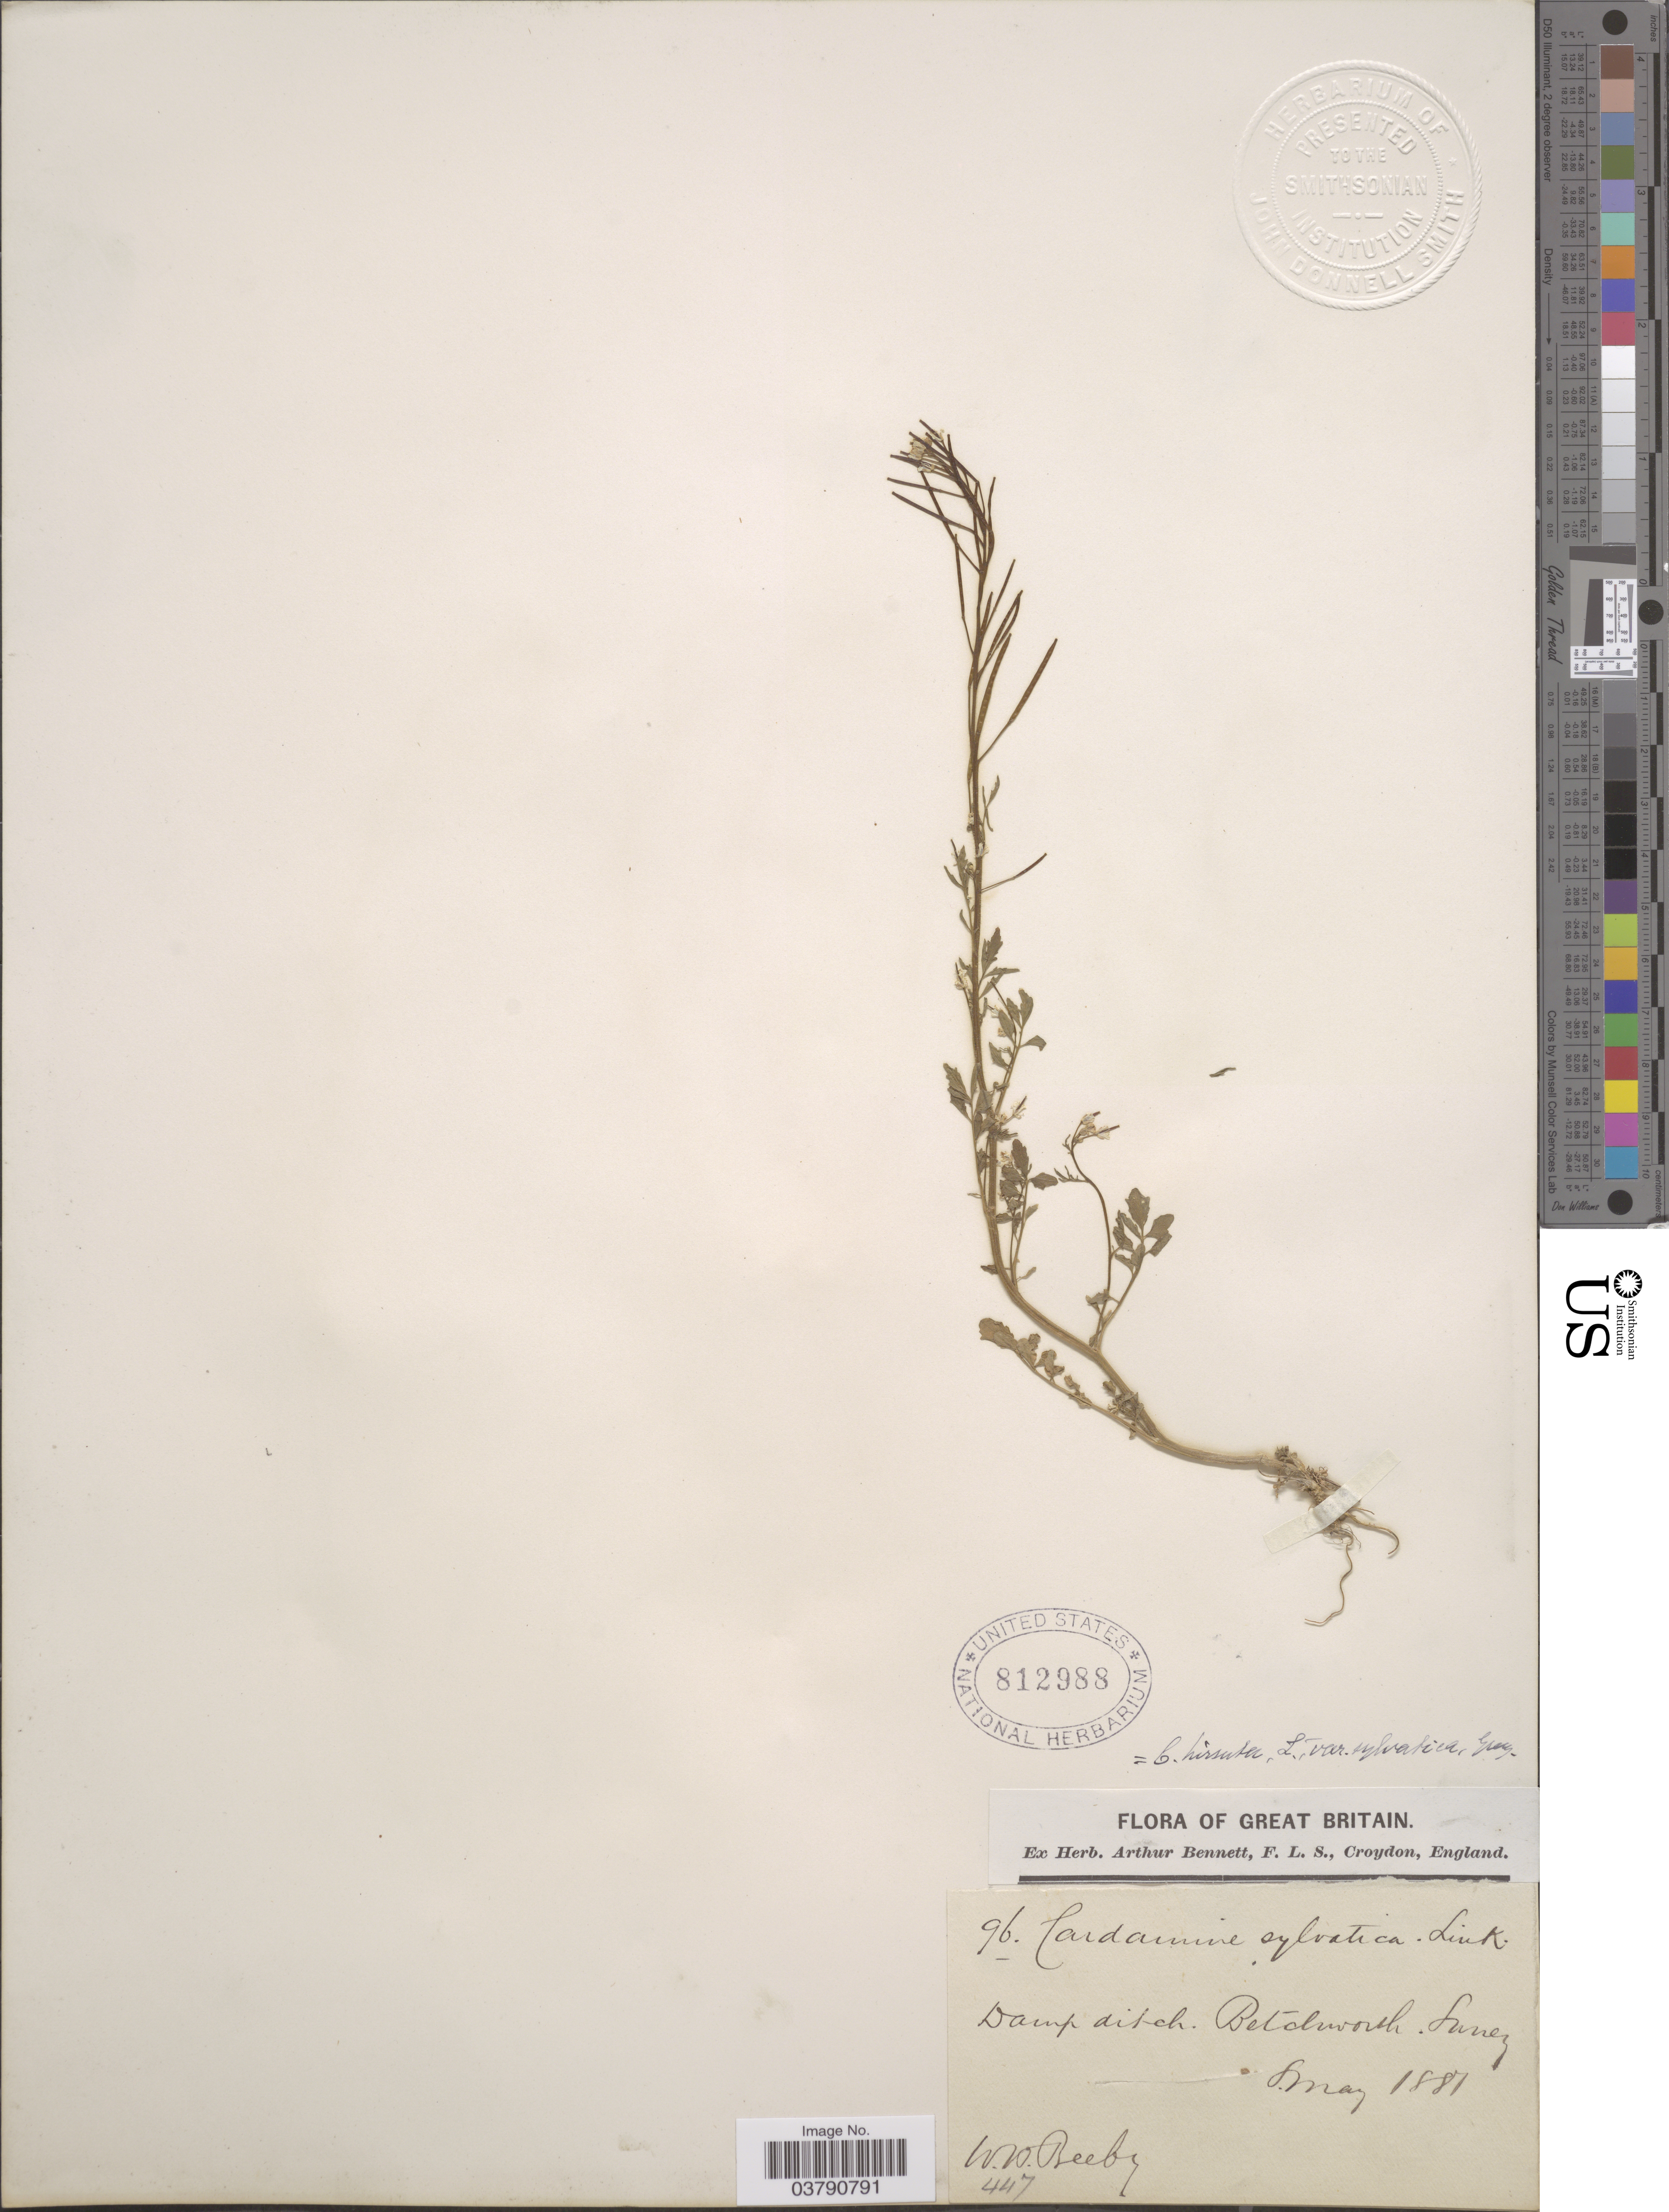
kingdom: Plantae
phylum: Tracheophyta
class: Magnoliopsida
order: Brassicales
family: Brassicaceae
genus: Cardamine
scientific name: Cardamine sylvatica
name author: Link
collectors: W. Beeby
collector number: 447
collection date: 1887-05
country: United Kingdom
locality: Great Britain. Damp ditch. Betchworth. Linez.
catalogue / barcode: US 812988